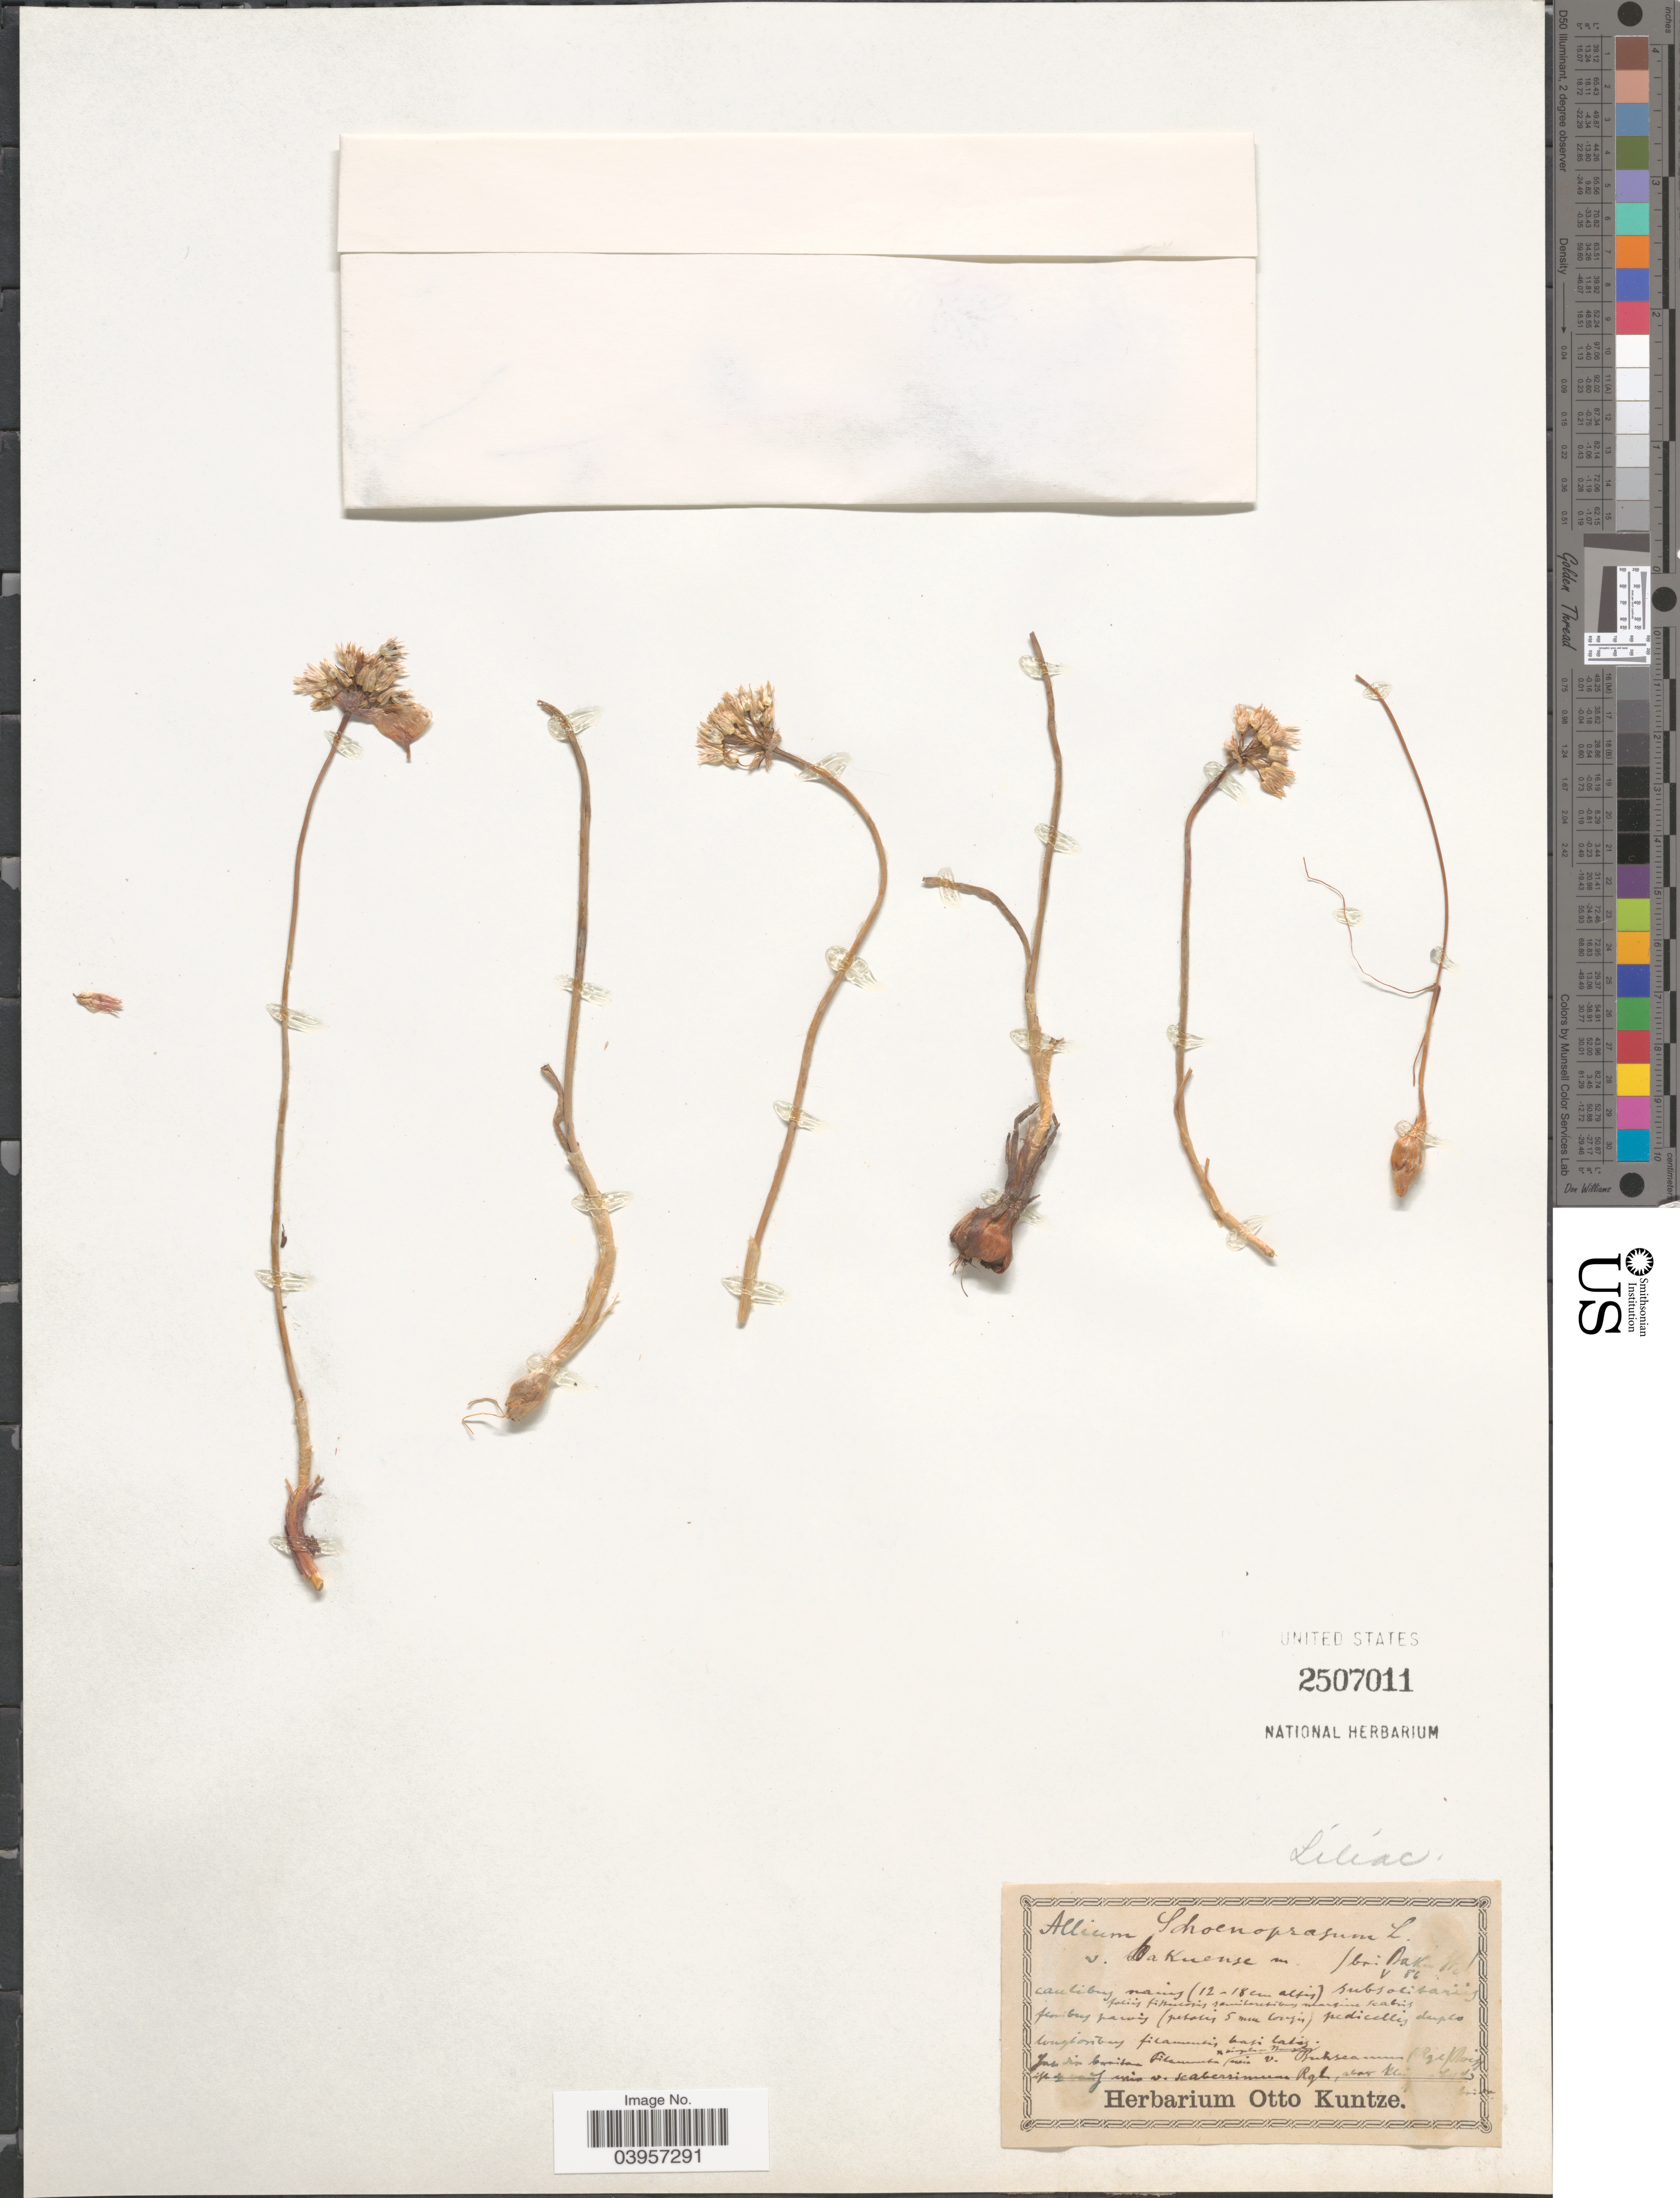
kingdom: Plantae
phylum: Tracheophyta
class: Liliopsida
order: Asparagales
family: Amaryllidaceae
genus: Allium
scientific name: Allium schoenoprasum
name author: L.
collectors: C.E.O. Kuntze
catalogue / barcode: US 2507011